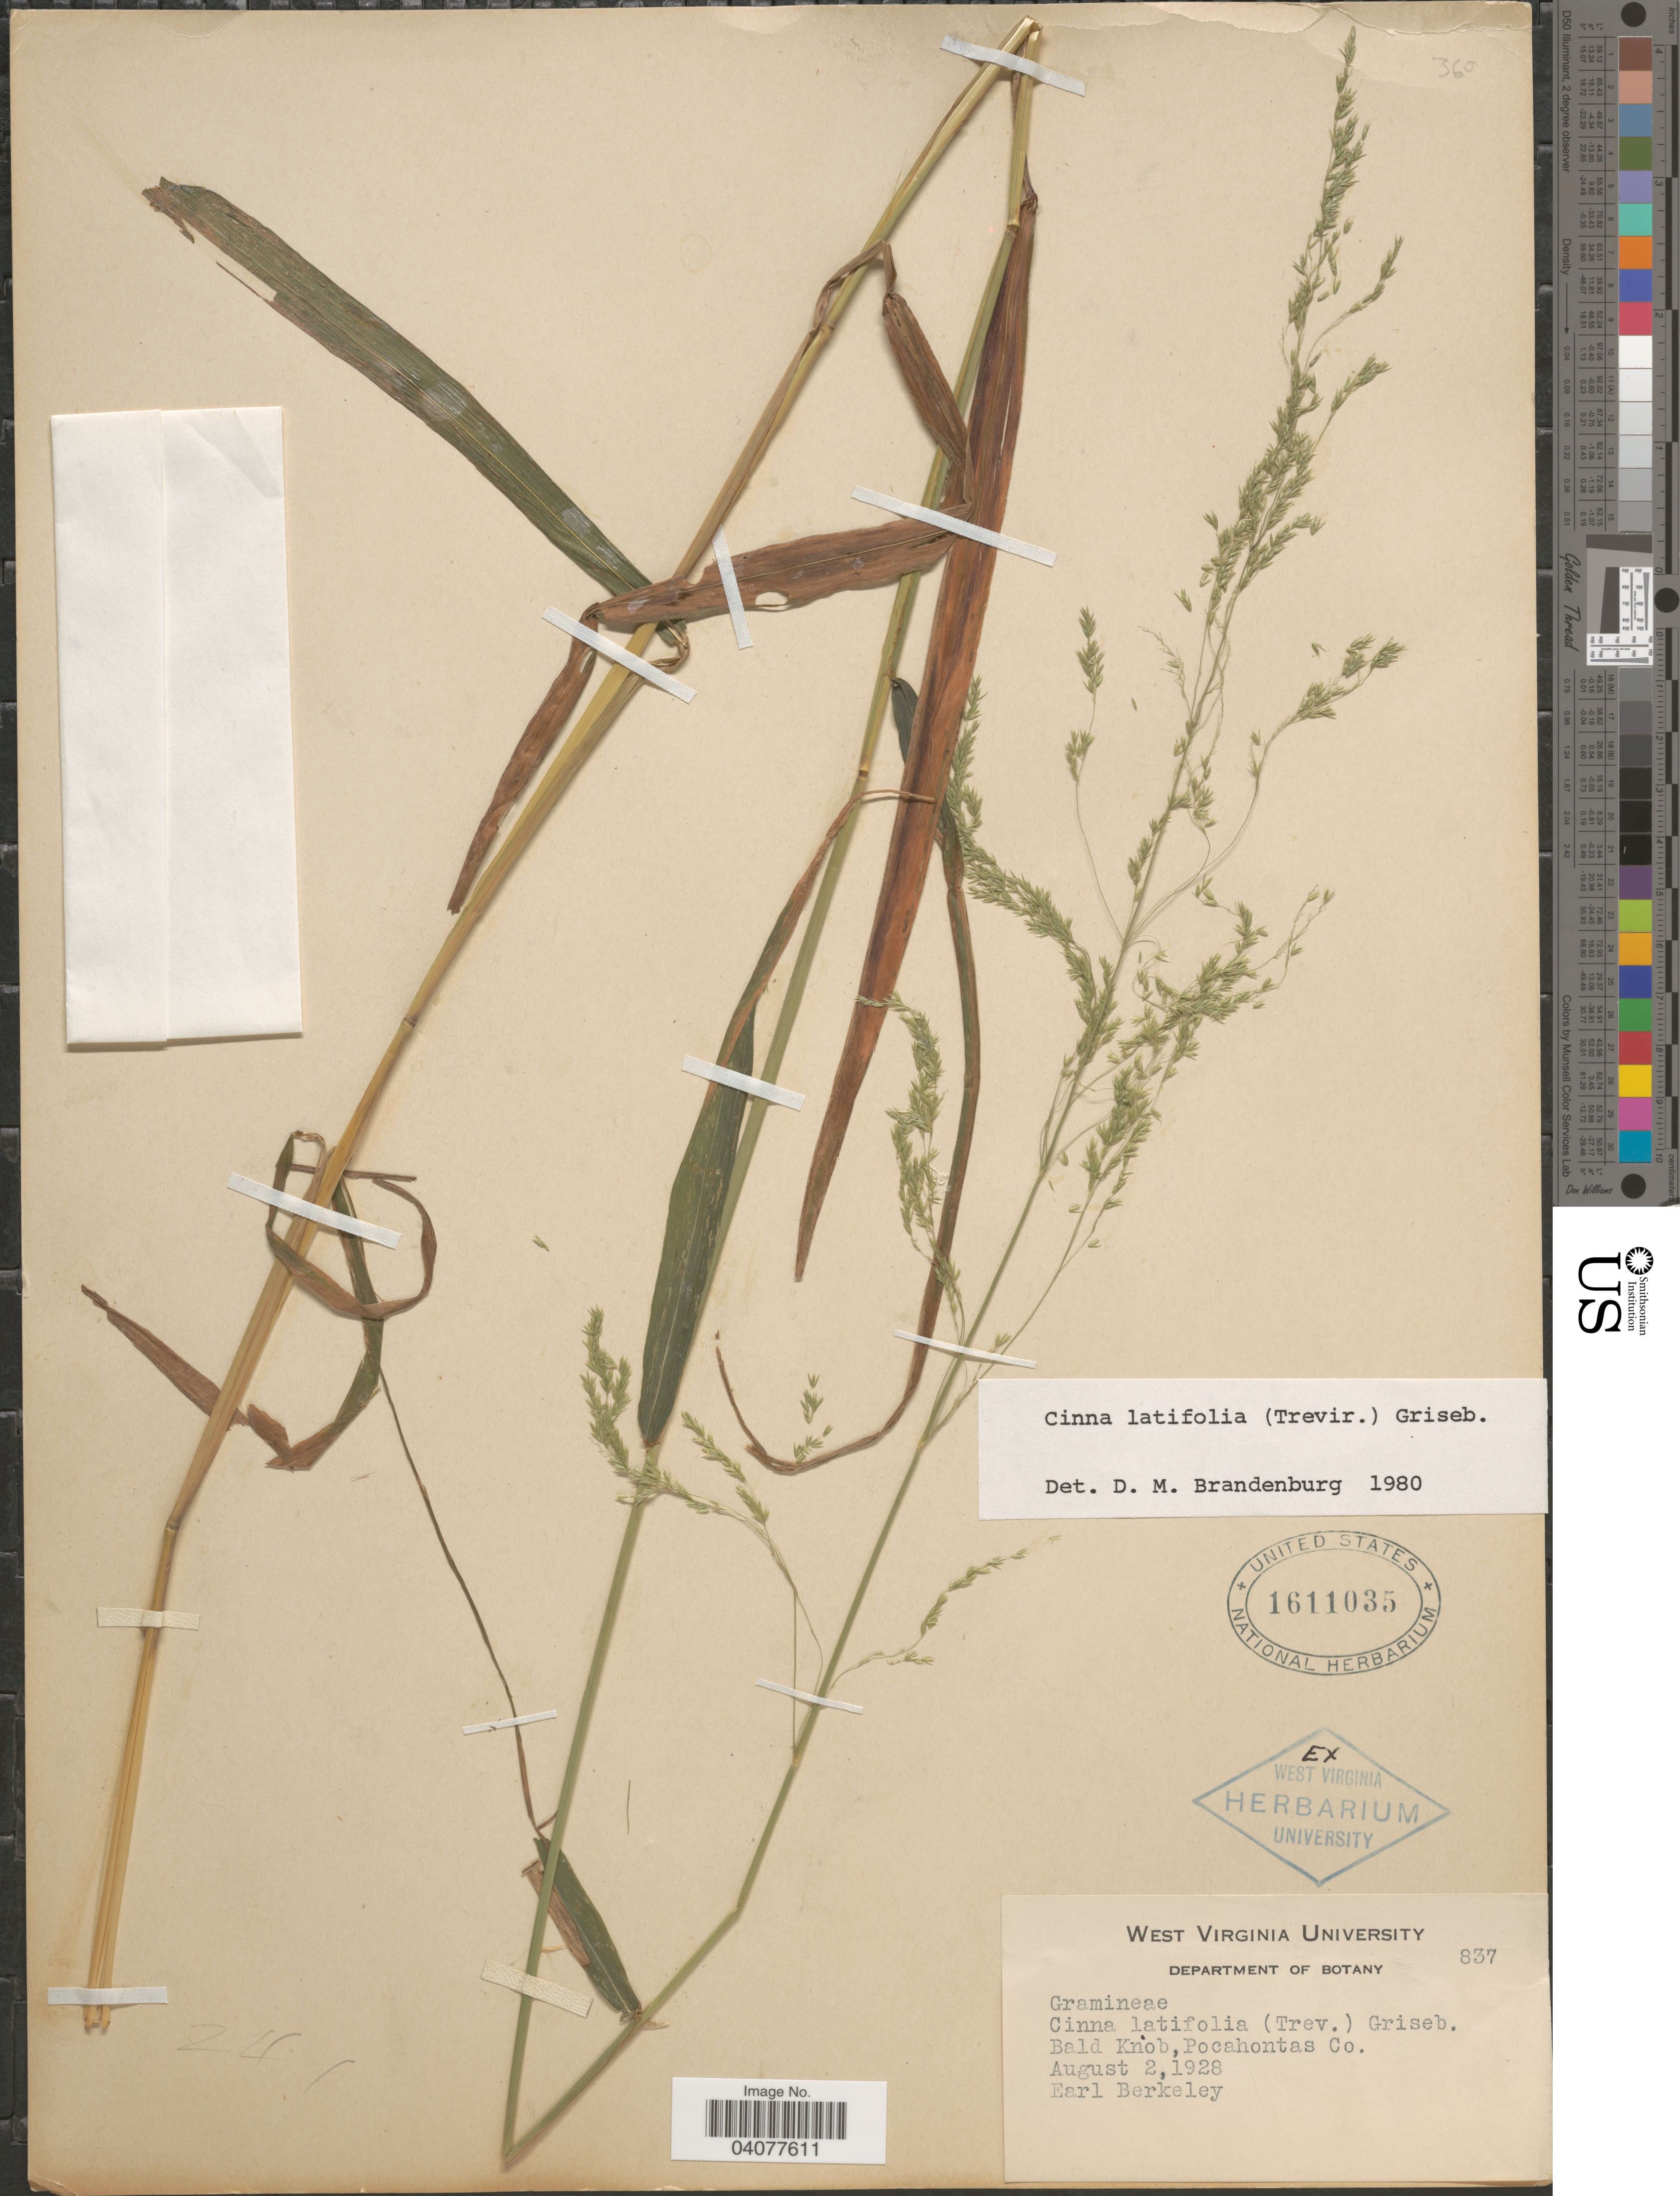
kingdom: Plantae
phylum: Tracheophyta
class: Liliopsida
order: Poales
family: Poaceae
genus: Cinna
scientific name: Cinna latifolia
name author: (Trevir. ex Goeppert) Griseb.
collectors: E. Berkeley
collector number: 837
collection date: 1928-08-02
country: United States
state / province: West Virginia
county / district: Pocahontas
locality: Bald Knob, Pocahontas Co.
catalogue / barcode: US 1611035